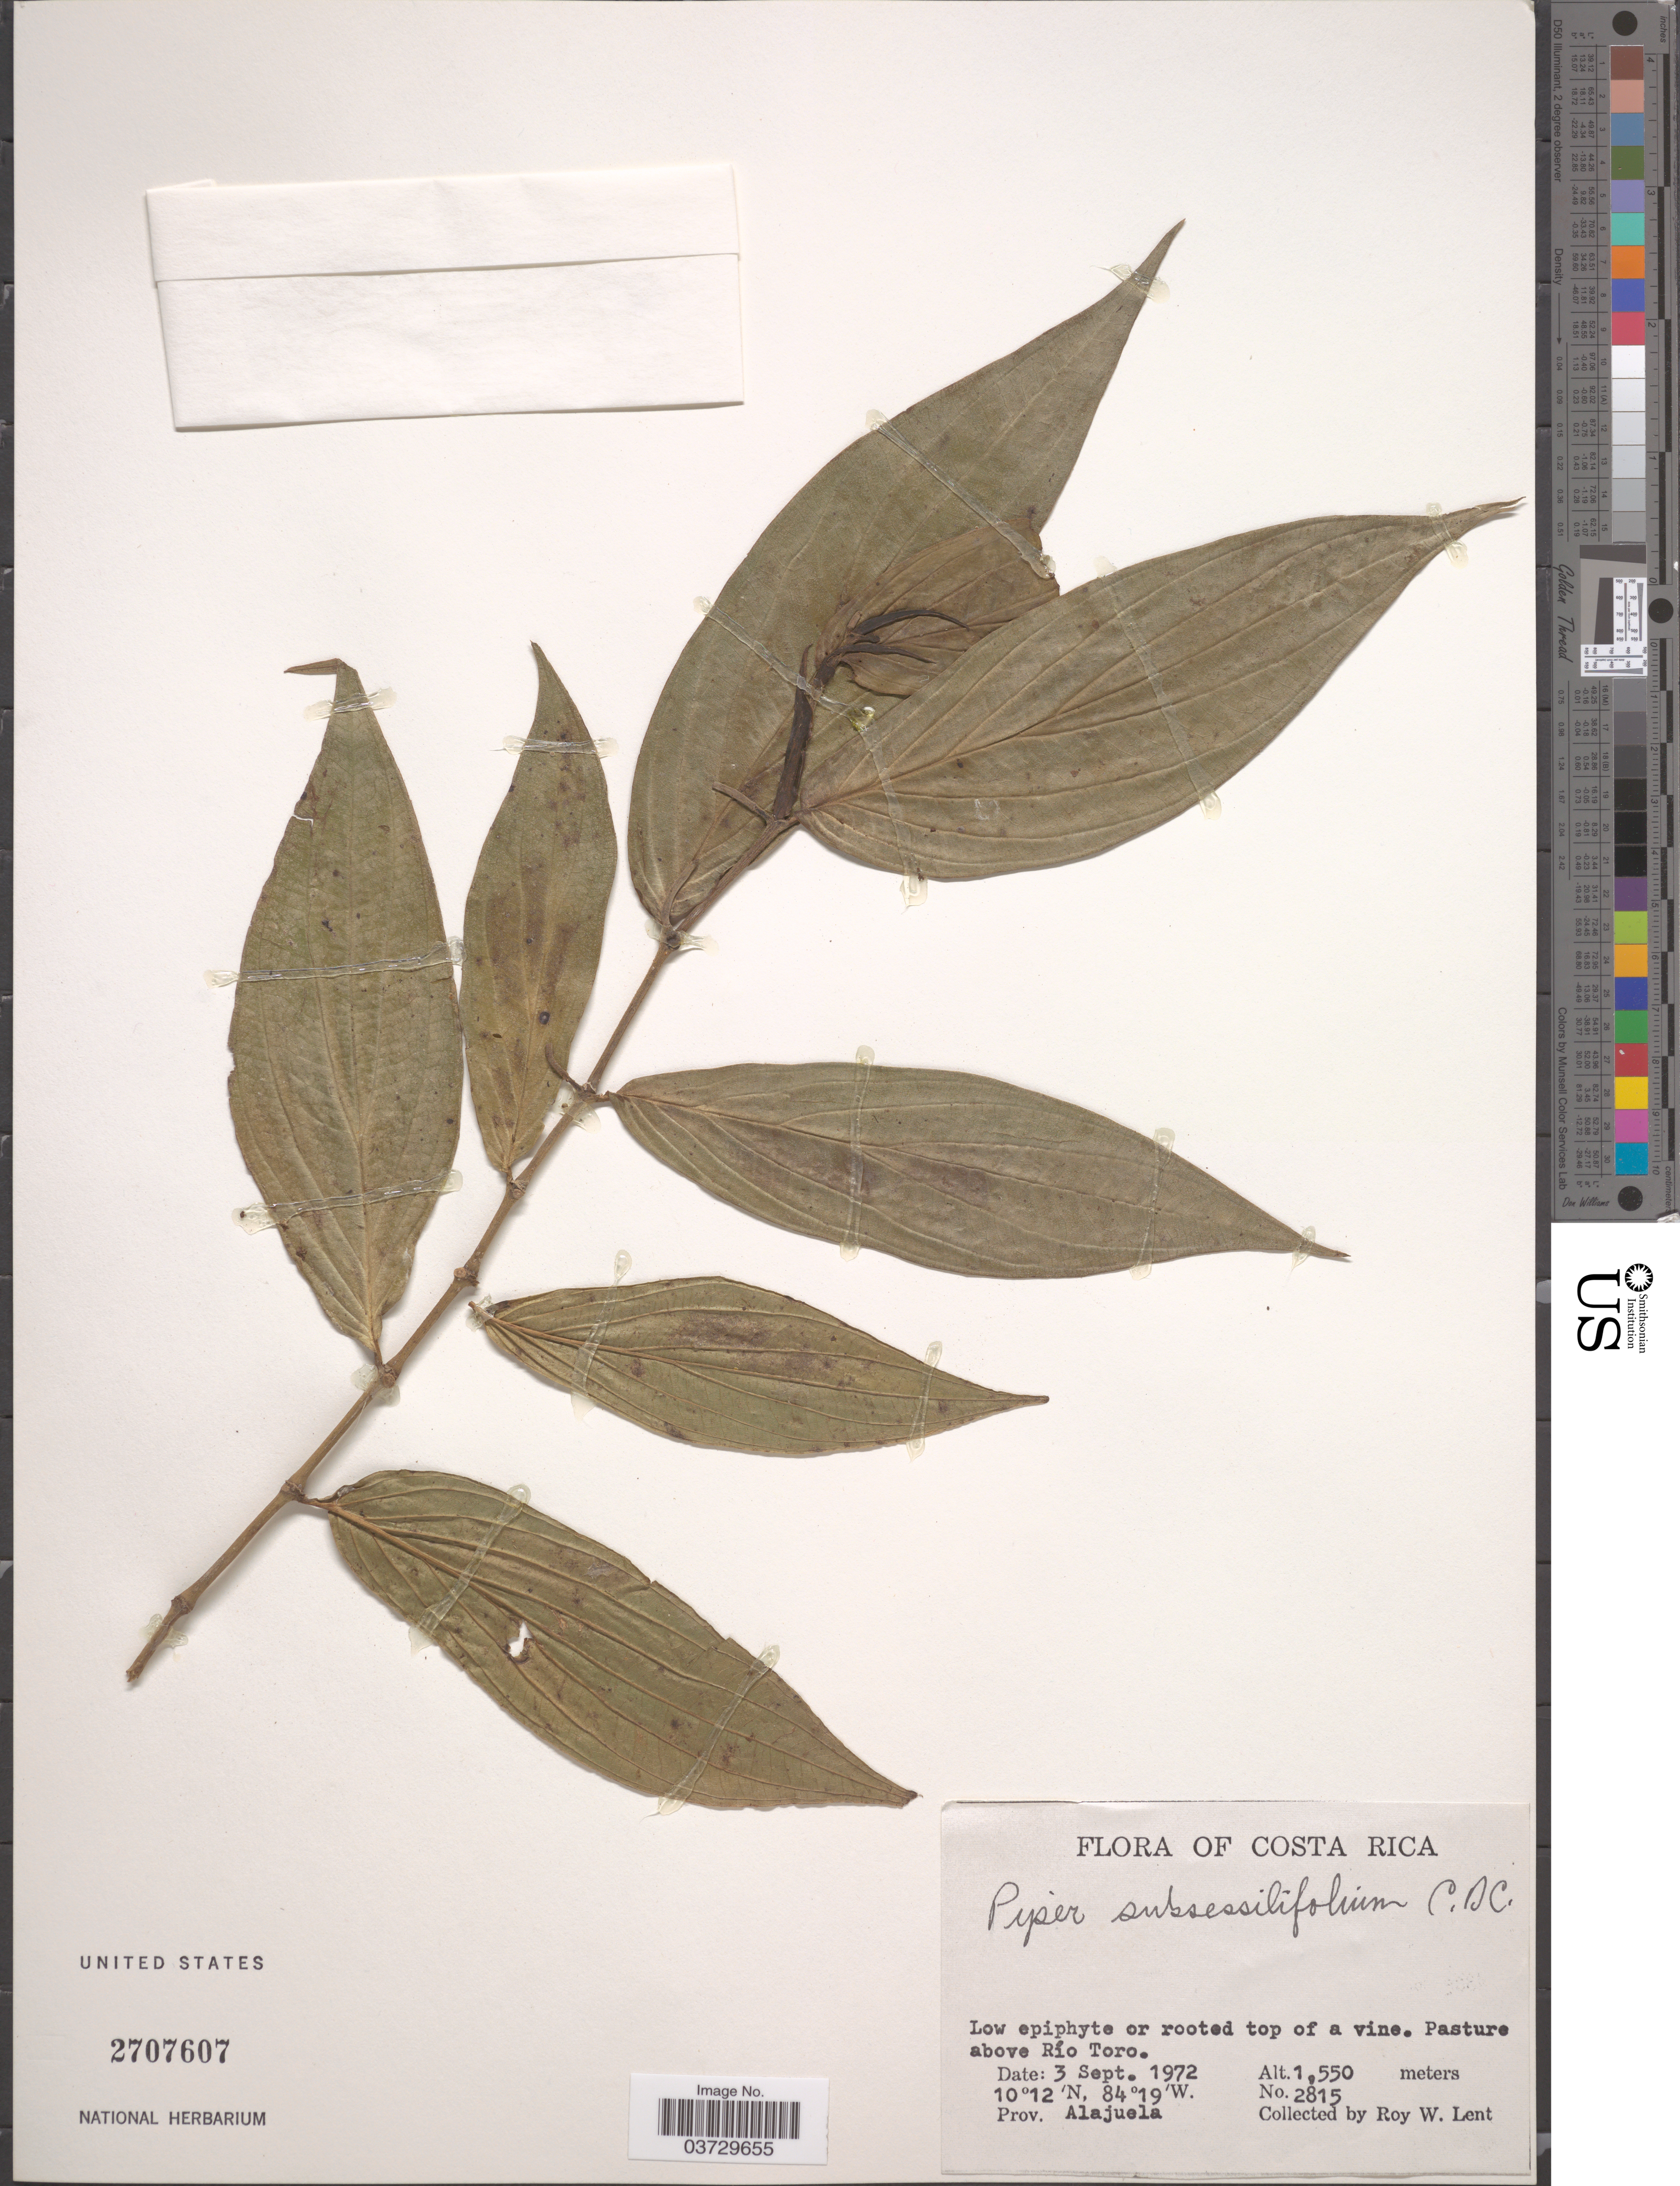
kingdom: Plantae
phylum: Tracheophyta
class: Magnoliopsida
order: Piperales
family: Piperaceae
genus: Piper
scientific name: Piper subsessilifolium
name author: C. DC.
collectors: R. W. Lent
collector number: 2815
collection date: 1972-09-03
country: Costa Rica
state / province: Alajuela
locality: Above Río Toro.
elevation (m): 1550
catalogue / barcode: US 2707607